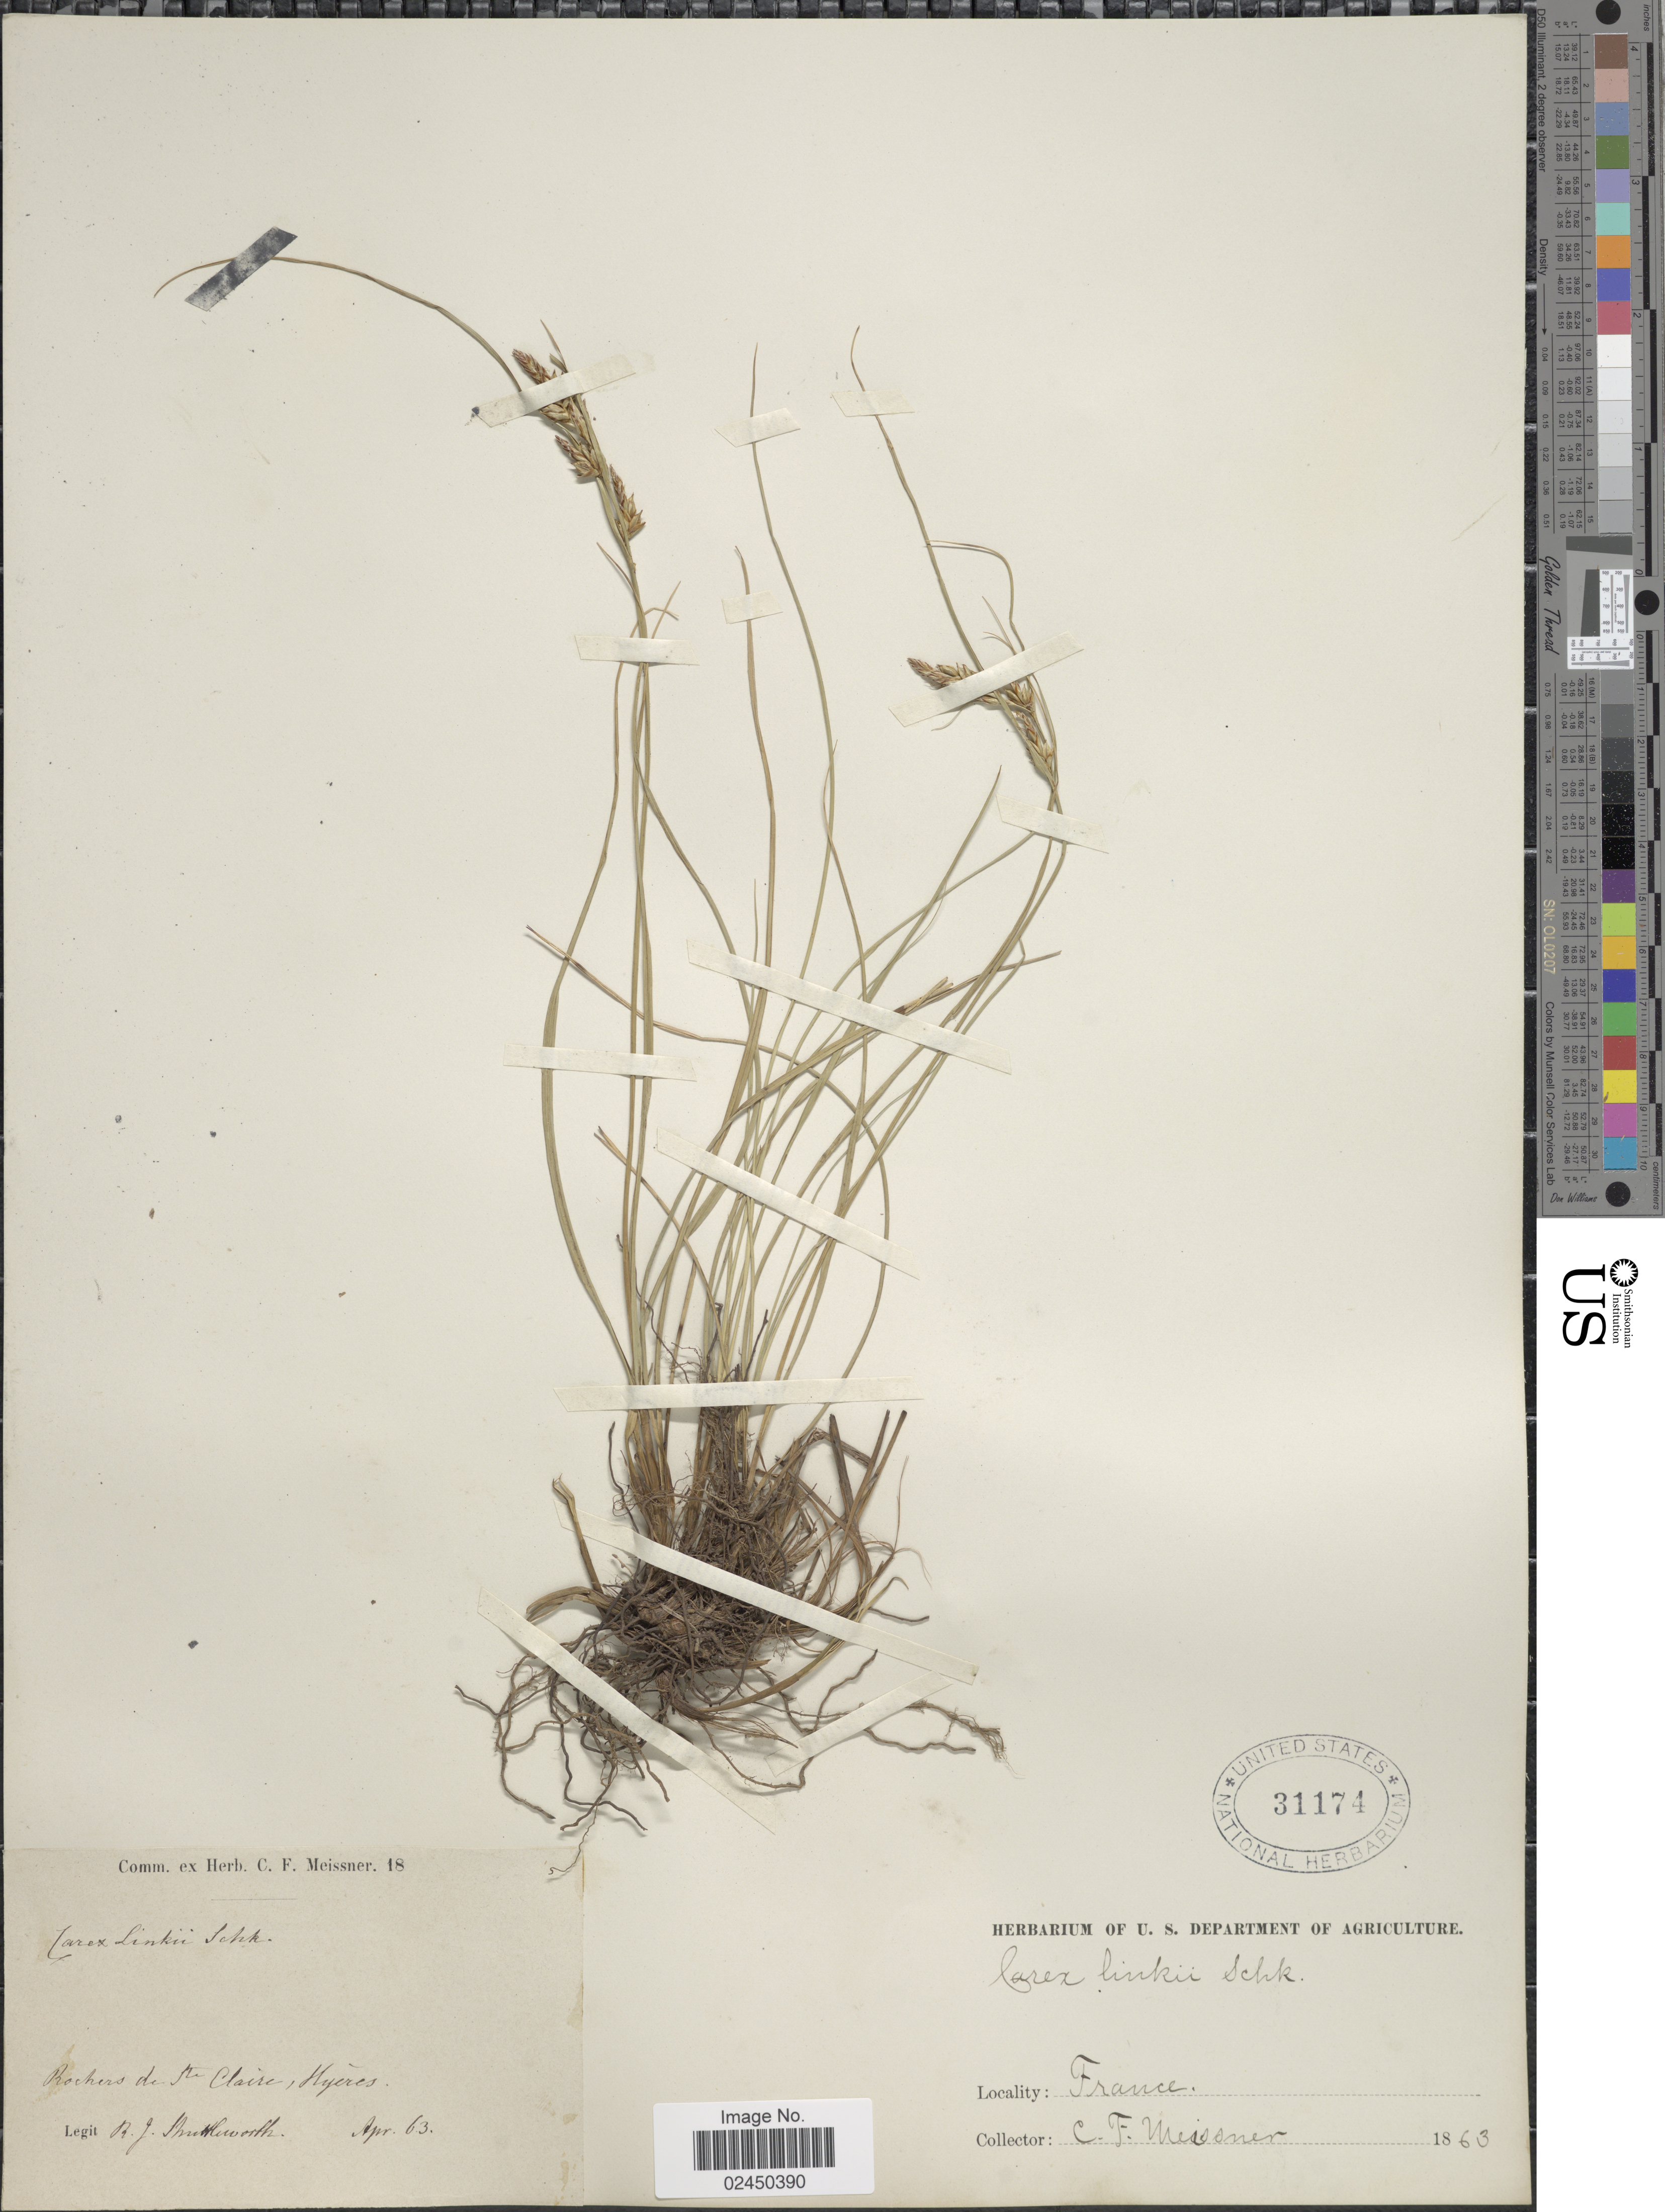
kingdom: Plantae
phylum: Tracheophyta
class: Liliopsida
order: Poales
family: Cyperaceae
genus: Carex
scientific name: Carex distachya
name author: Desf.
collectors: R. Shuttleworth & C. F. W. Meissner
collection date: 1863-04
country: France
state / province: Provence-Alpes-Côte d'Azur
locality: Rochers de Ste. Claire, Hyères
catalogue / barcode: US 31174